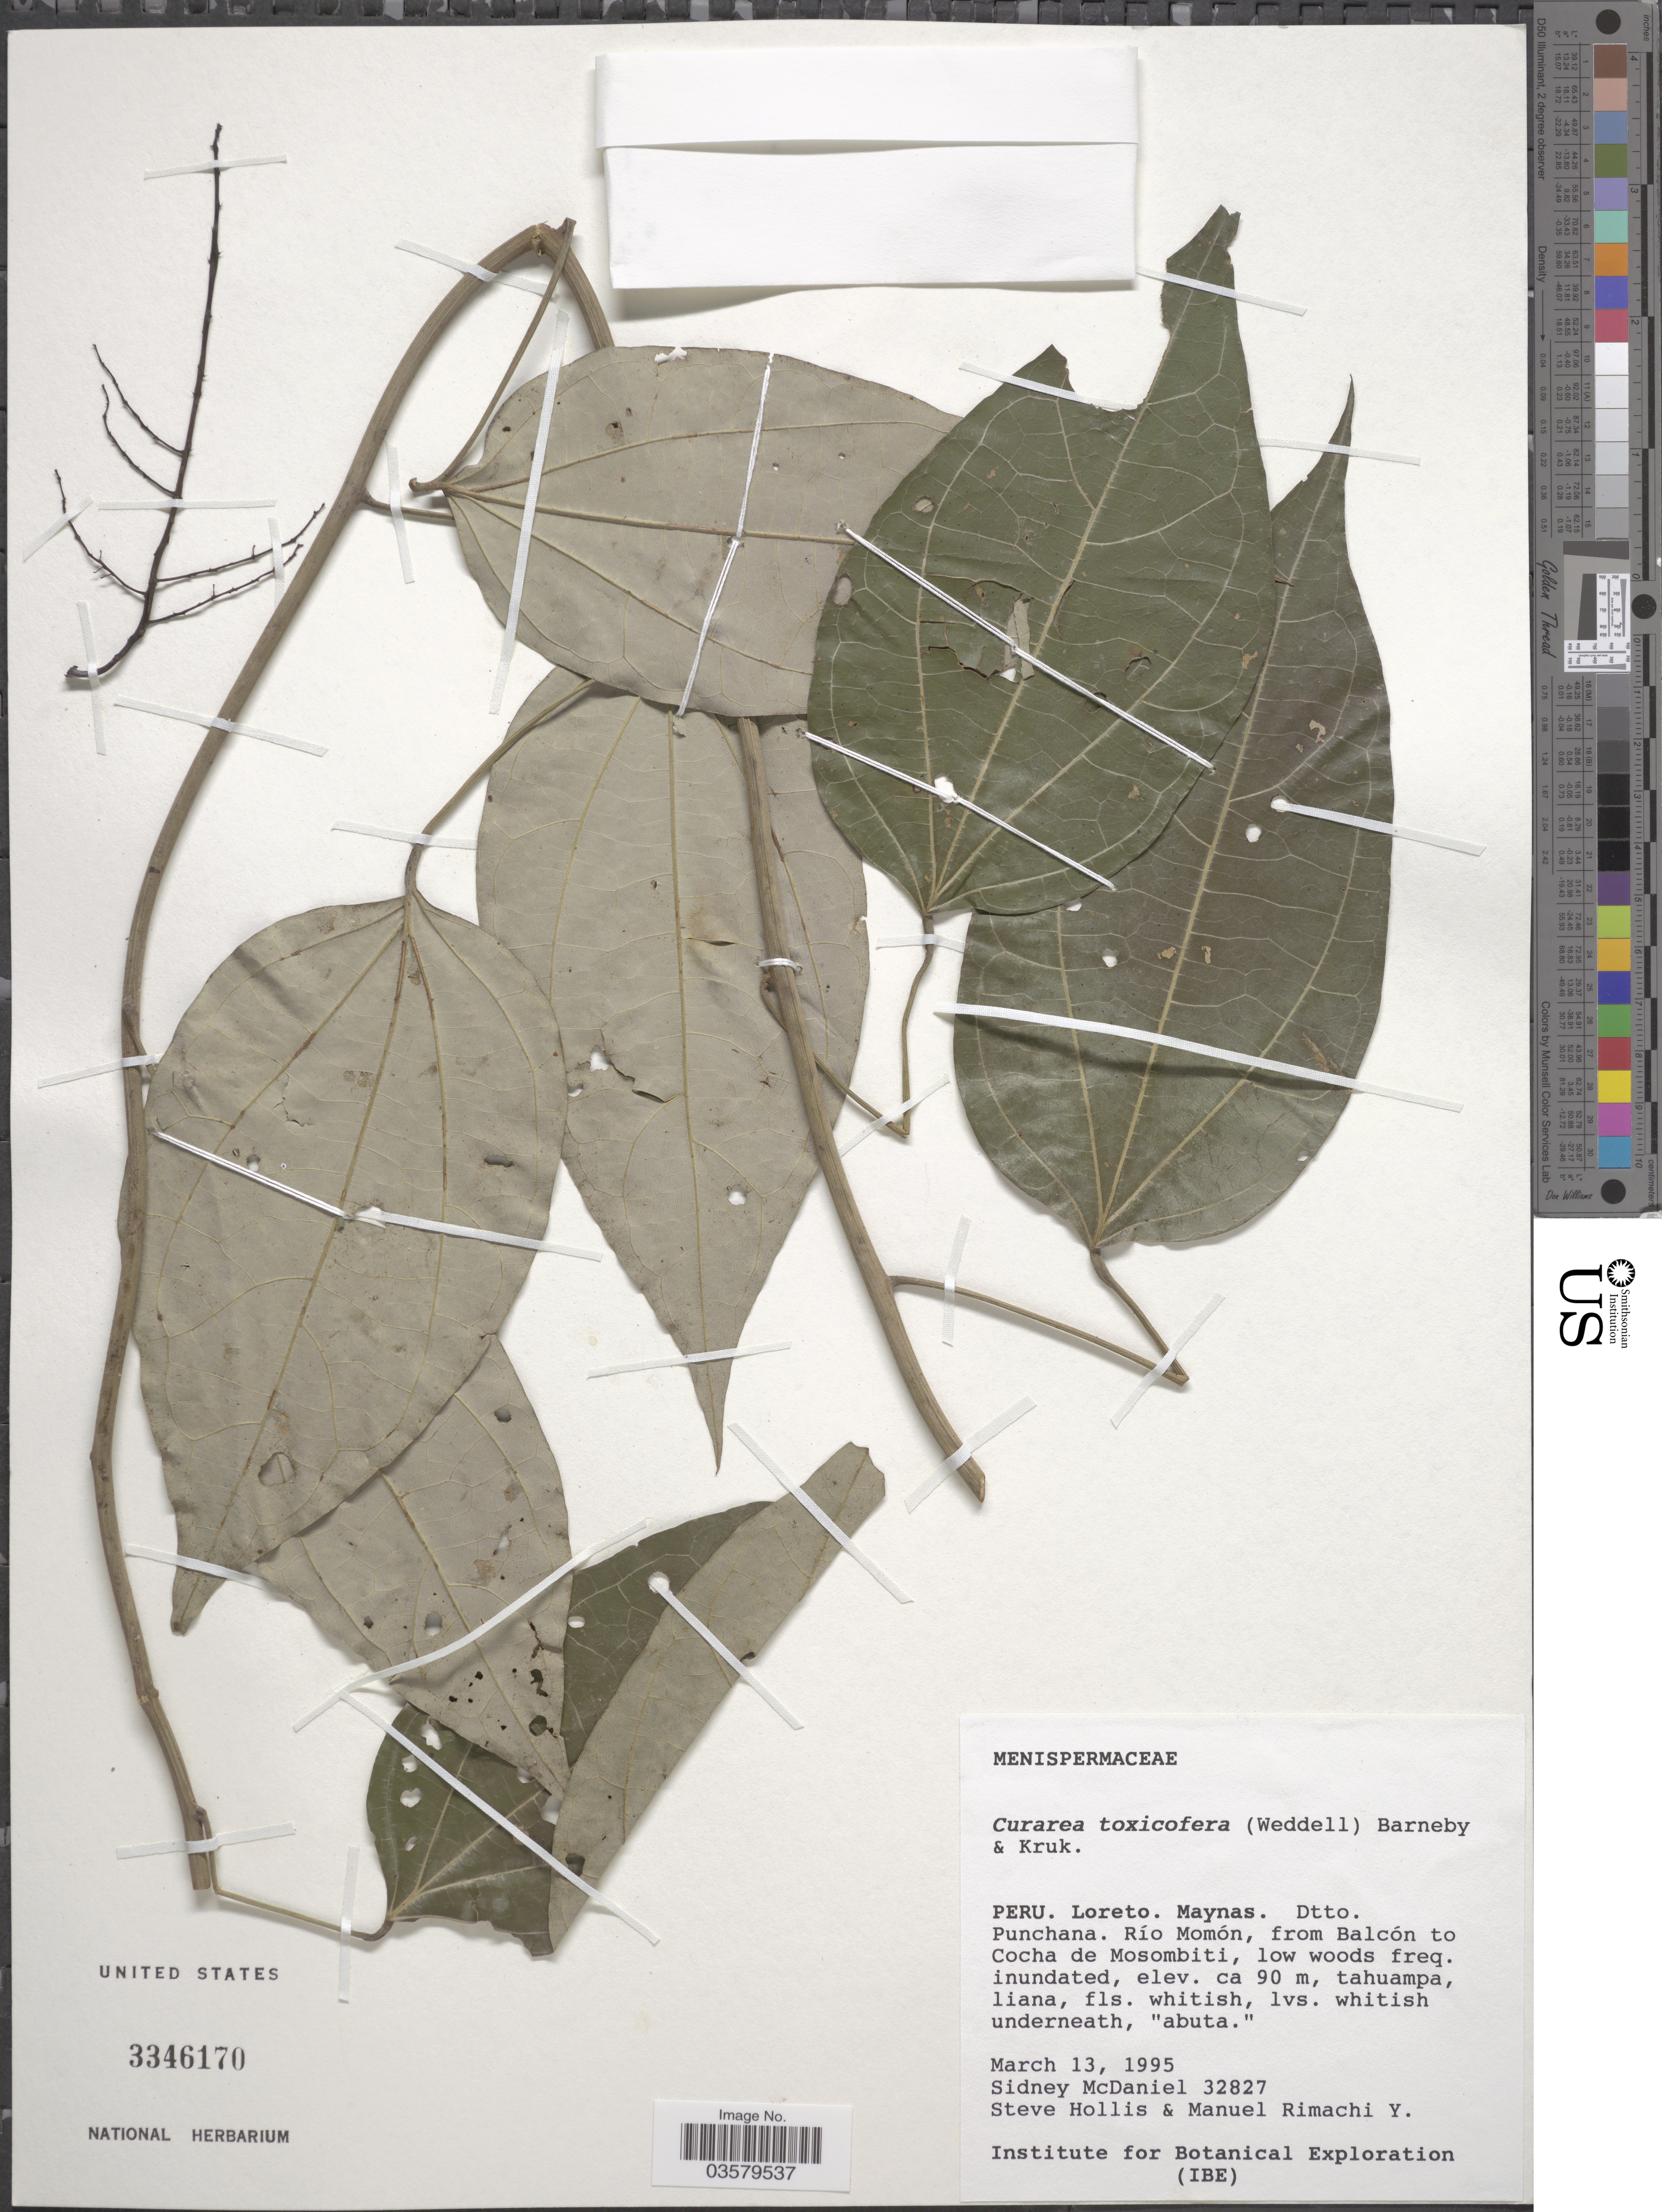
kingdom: Plantae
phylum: Tracheophyta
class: Magnoliopsida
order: Ranunculales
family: Menispermaceae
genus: Curarea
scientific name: Curarea toxicofera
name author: (Wedd.) Barneby & Krukoff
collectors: S. McDaniel, S. Hollis & M. Rimachi Y.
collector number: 32827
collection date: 1995-03-13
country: Peru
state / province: Loreto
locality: Maynas. Dtto. Punchana. Río Momón, from Balcón to Cocha de Mosombiti.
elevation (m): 90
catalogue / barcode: US 3346170